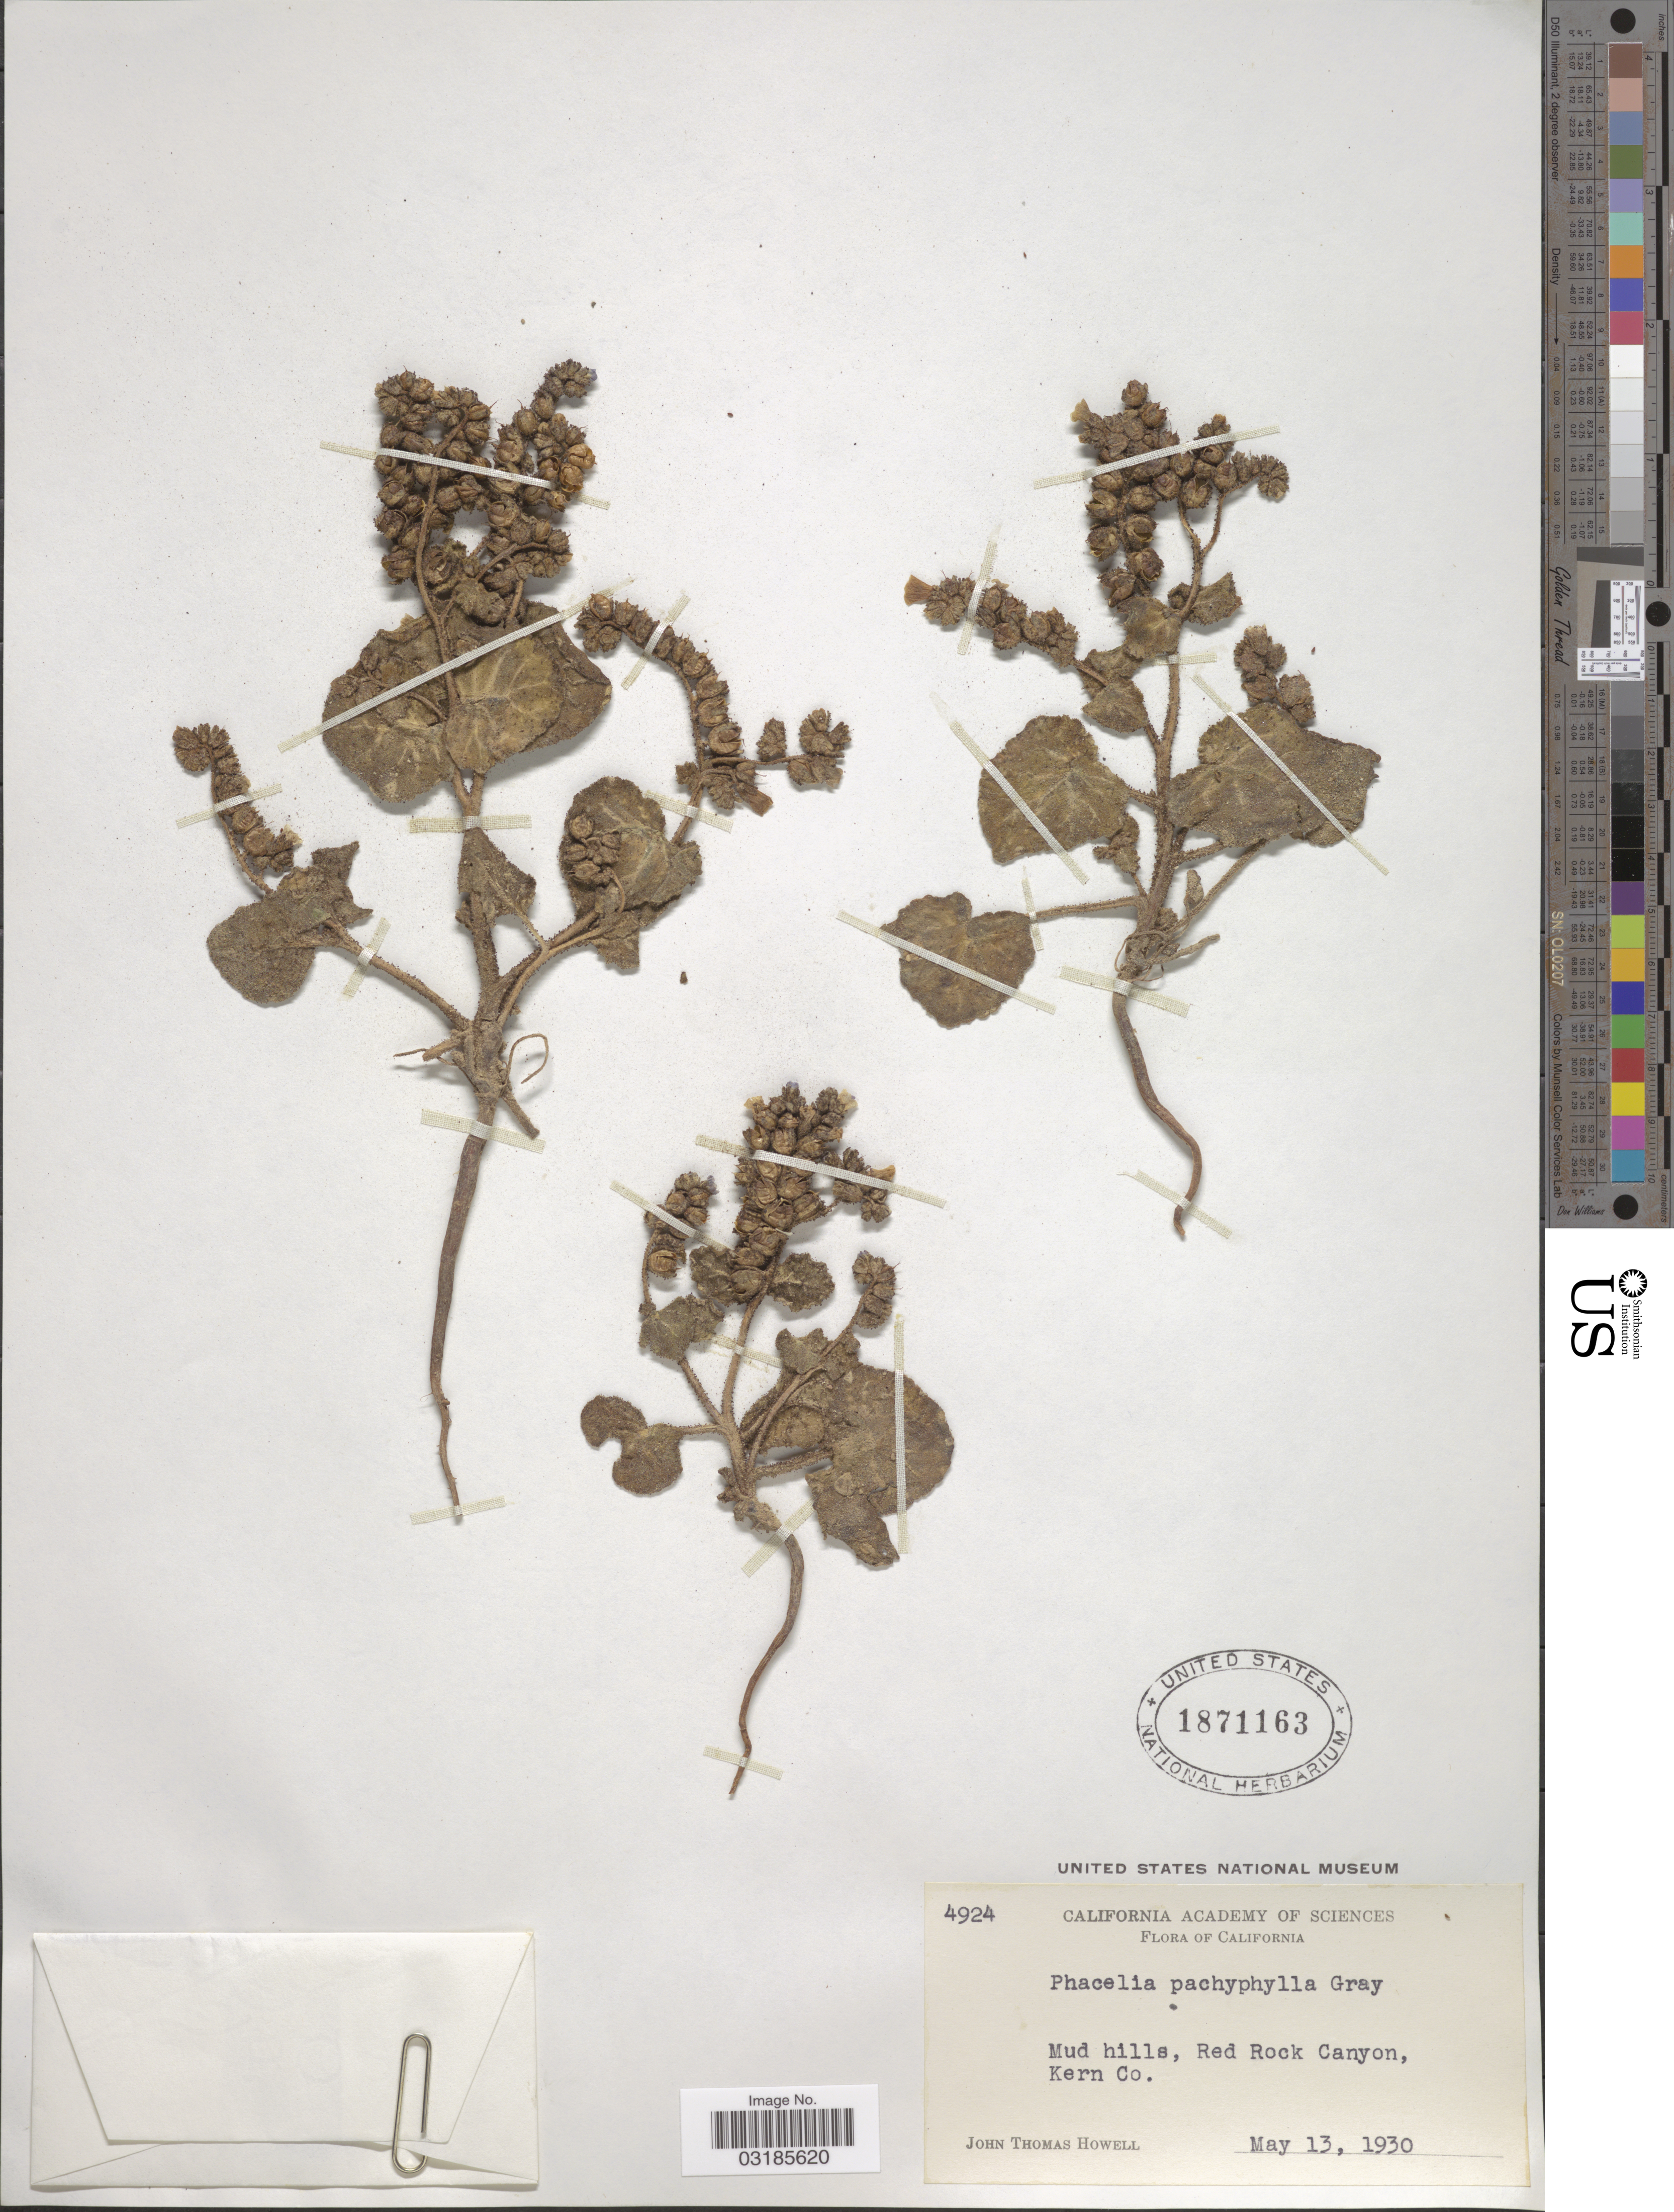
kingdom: Plantae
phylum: Tracheophyta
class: Magnoliopsida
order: Boraginales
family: Hydrophyllaceae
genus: Phacelia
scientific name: Phacelia pachyphylla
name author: A. Gray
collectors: J. T. Howell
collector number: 4924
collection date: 1930-05-13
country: United States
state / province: California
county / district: Kern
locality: Mud hills, Red Rock Canyon, Kern Co.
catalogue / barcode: US 1871163